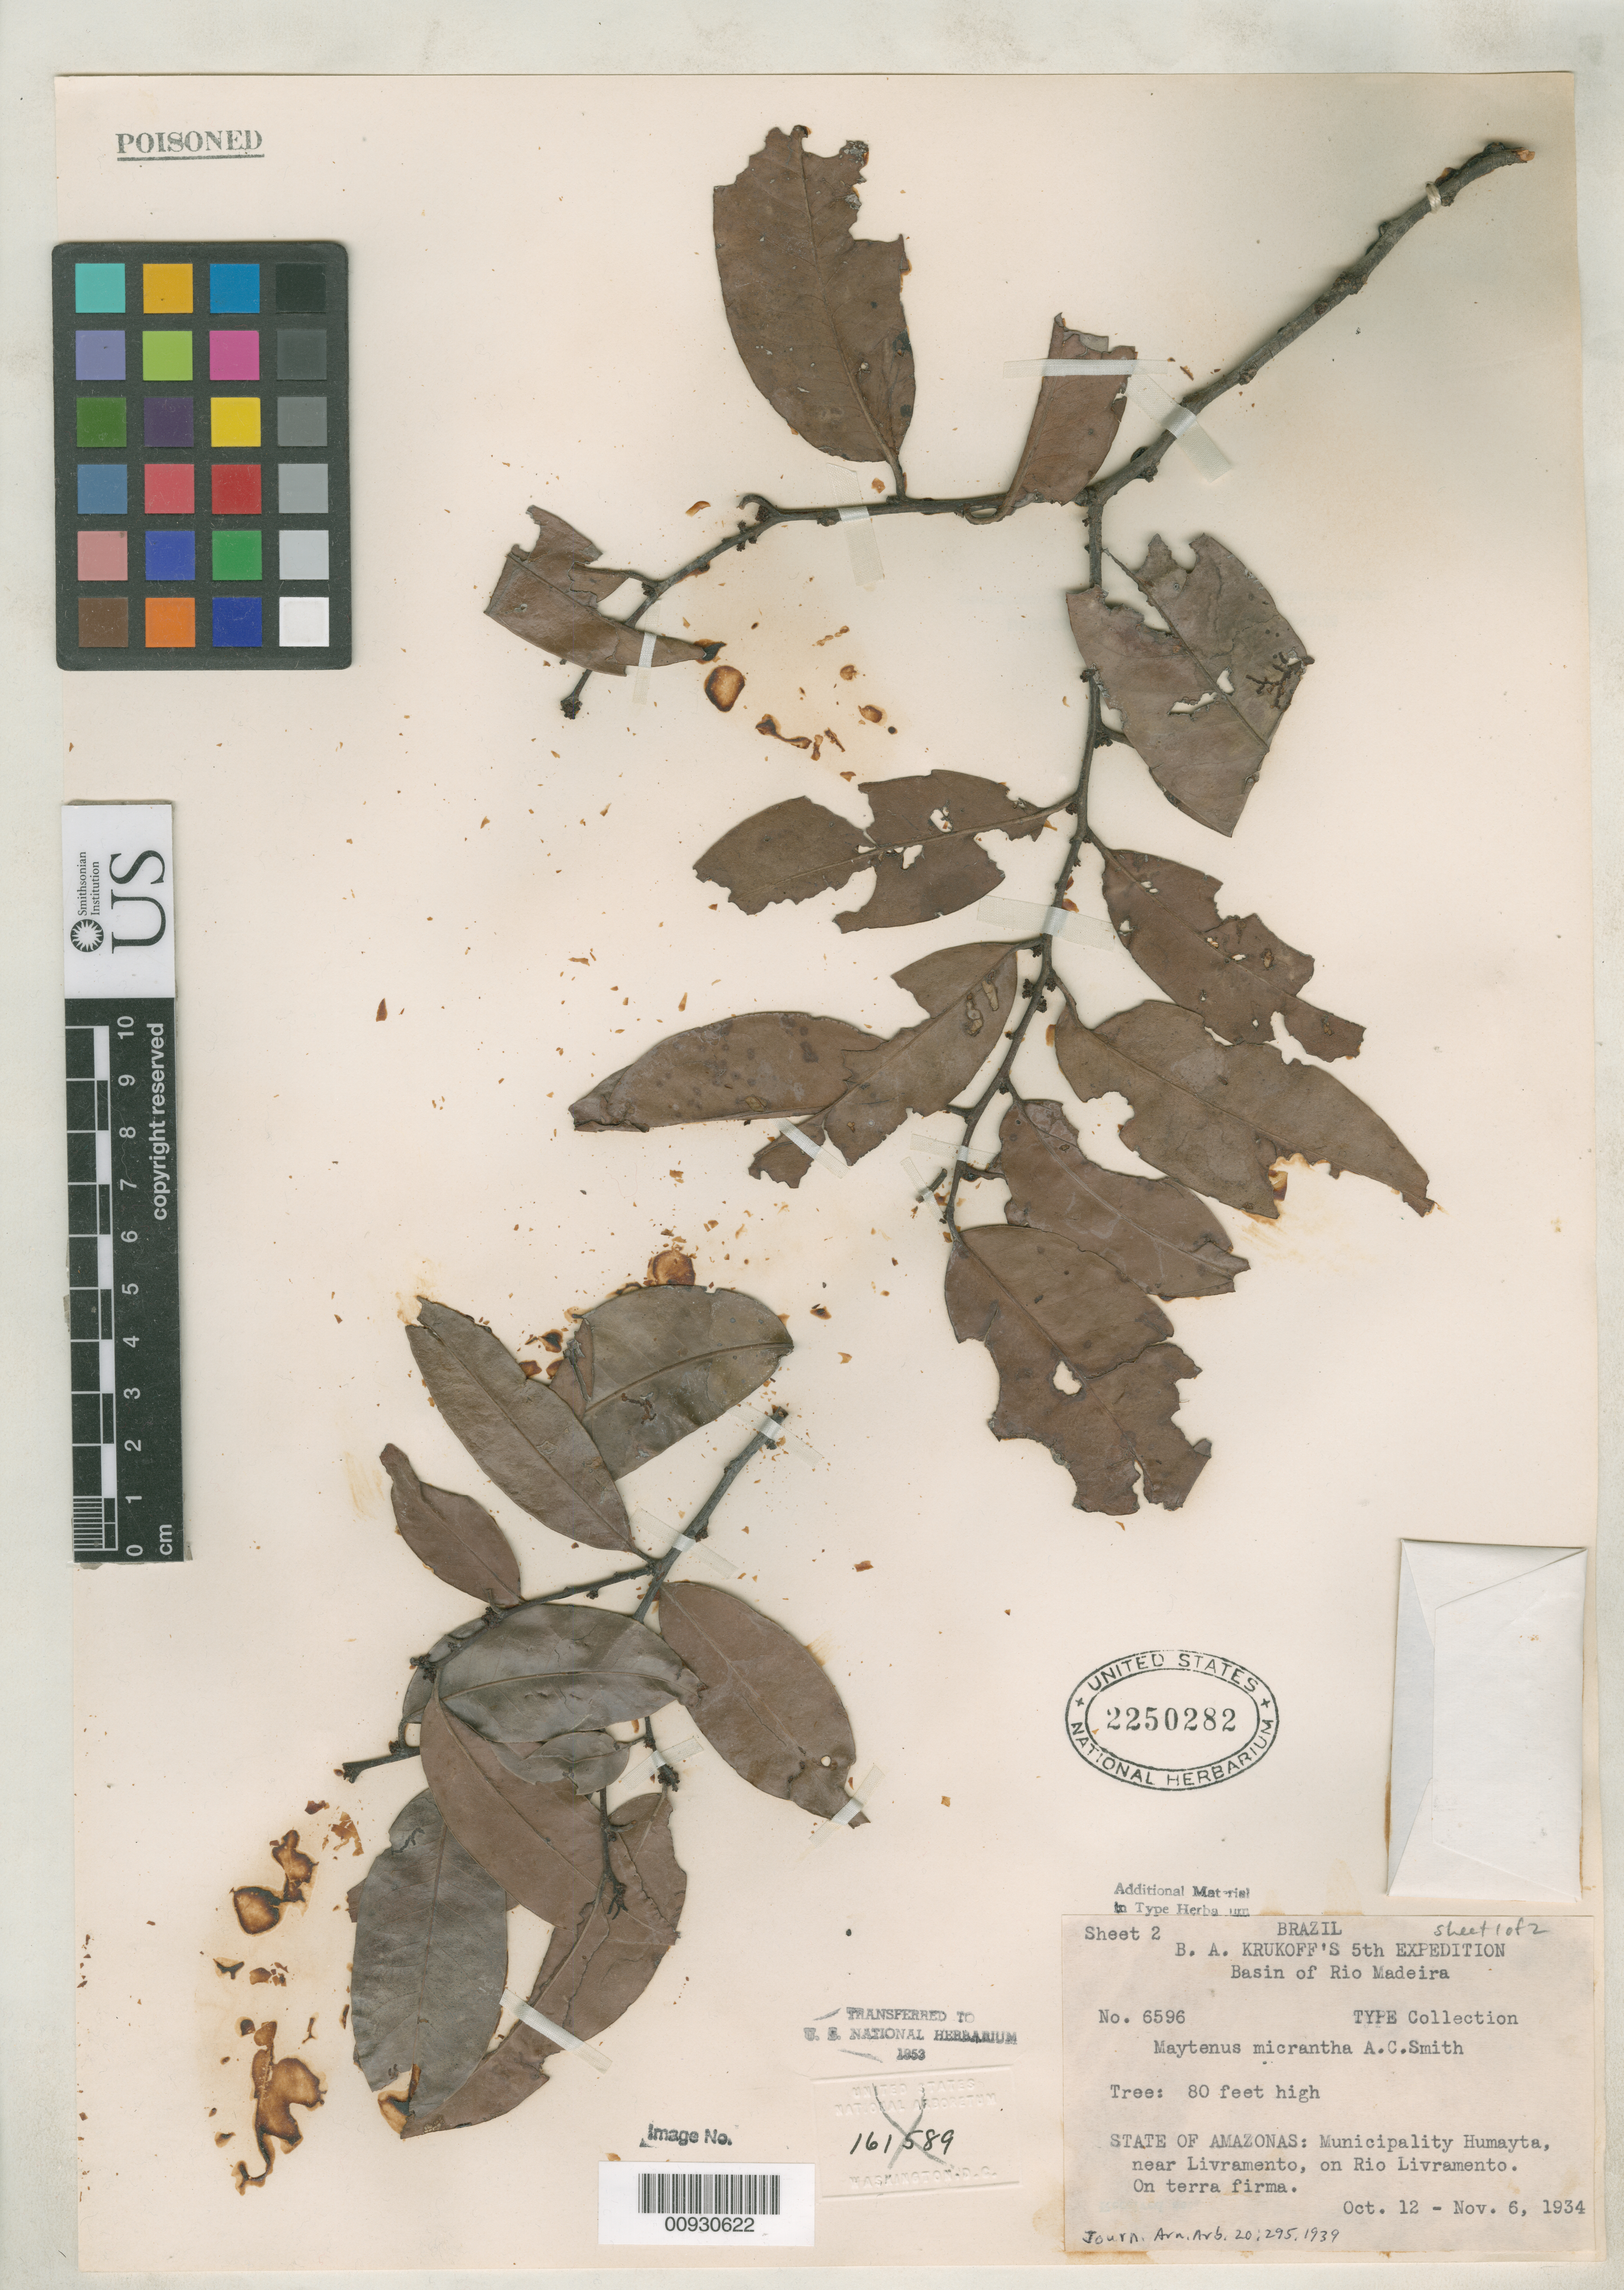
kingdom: Plantae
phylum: Tracheophyta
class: Magnoliopsida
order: Celastrales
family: Celastraceae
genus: Maytenus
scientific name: Maytenus micrantha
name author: A.C. Sm.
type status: Isotype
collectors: B. A. Krukoff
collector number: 6596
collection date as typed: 12 Oct 1934 to 06 Nov 1934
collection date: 1934-10-12/1934-11-06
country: Brazil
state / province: Amazonas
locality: Humayta, near Livramento, Río Livramento.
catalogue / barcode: US 2250282